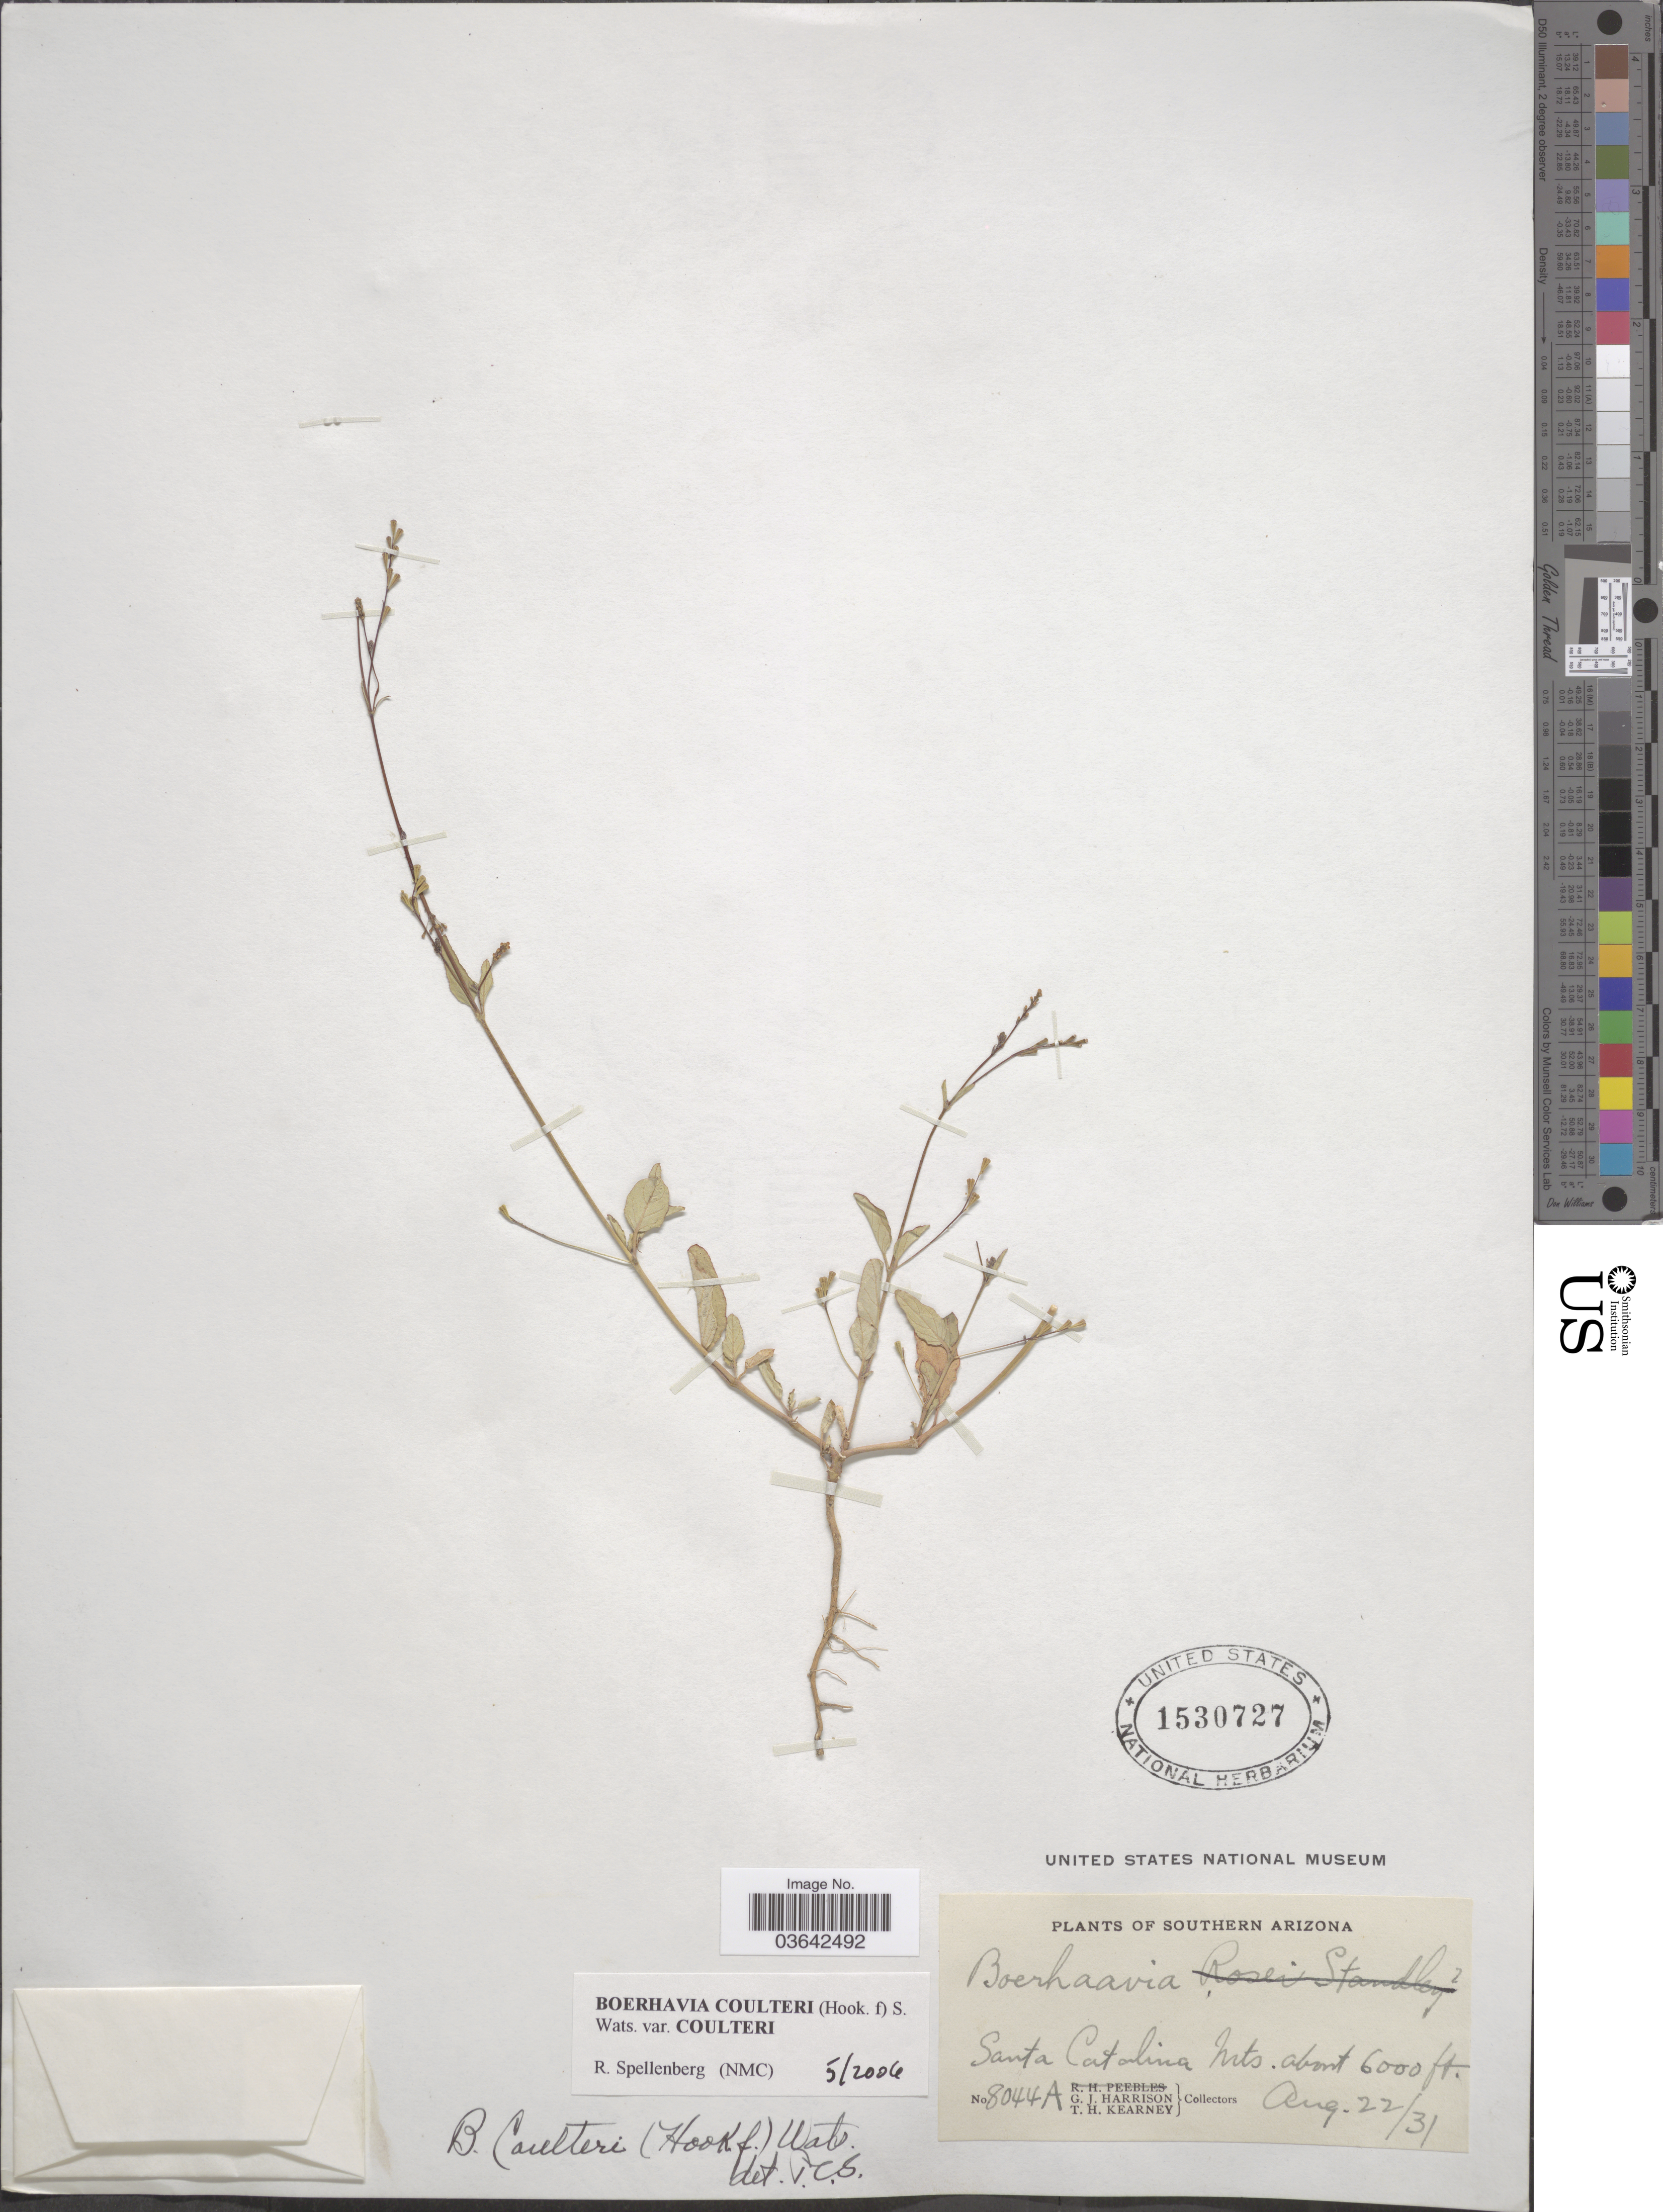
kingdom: Plantae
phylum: Tracheophyta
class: Magnoliopsida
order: Caryophyllales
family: Nyctaginaceae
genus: Boerhavia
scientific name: Boerhavia coulteri var. coulteri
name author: (Hook. f.) S. Watson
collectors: G. J. Harrison & T. H. Kearney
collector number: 8044A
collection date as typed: Transcribed d/m/y: 22/8/31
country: United States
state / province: Arizona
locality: Southern Arizona. Santa Catalina Mts.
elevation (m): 1829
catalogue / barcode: US 1530727